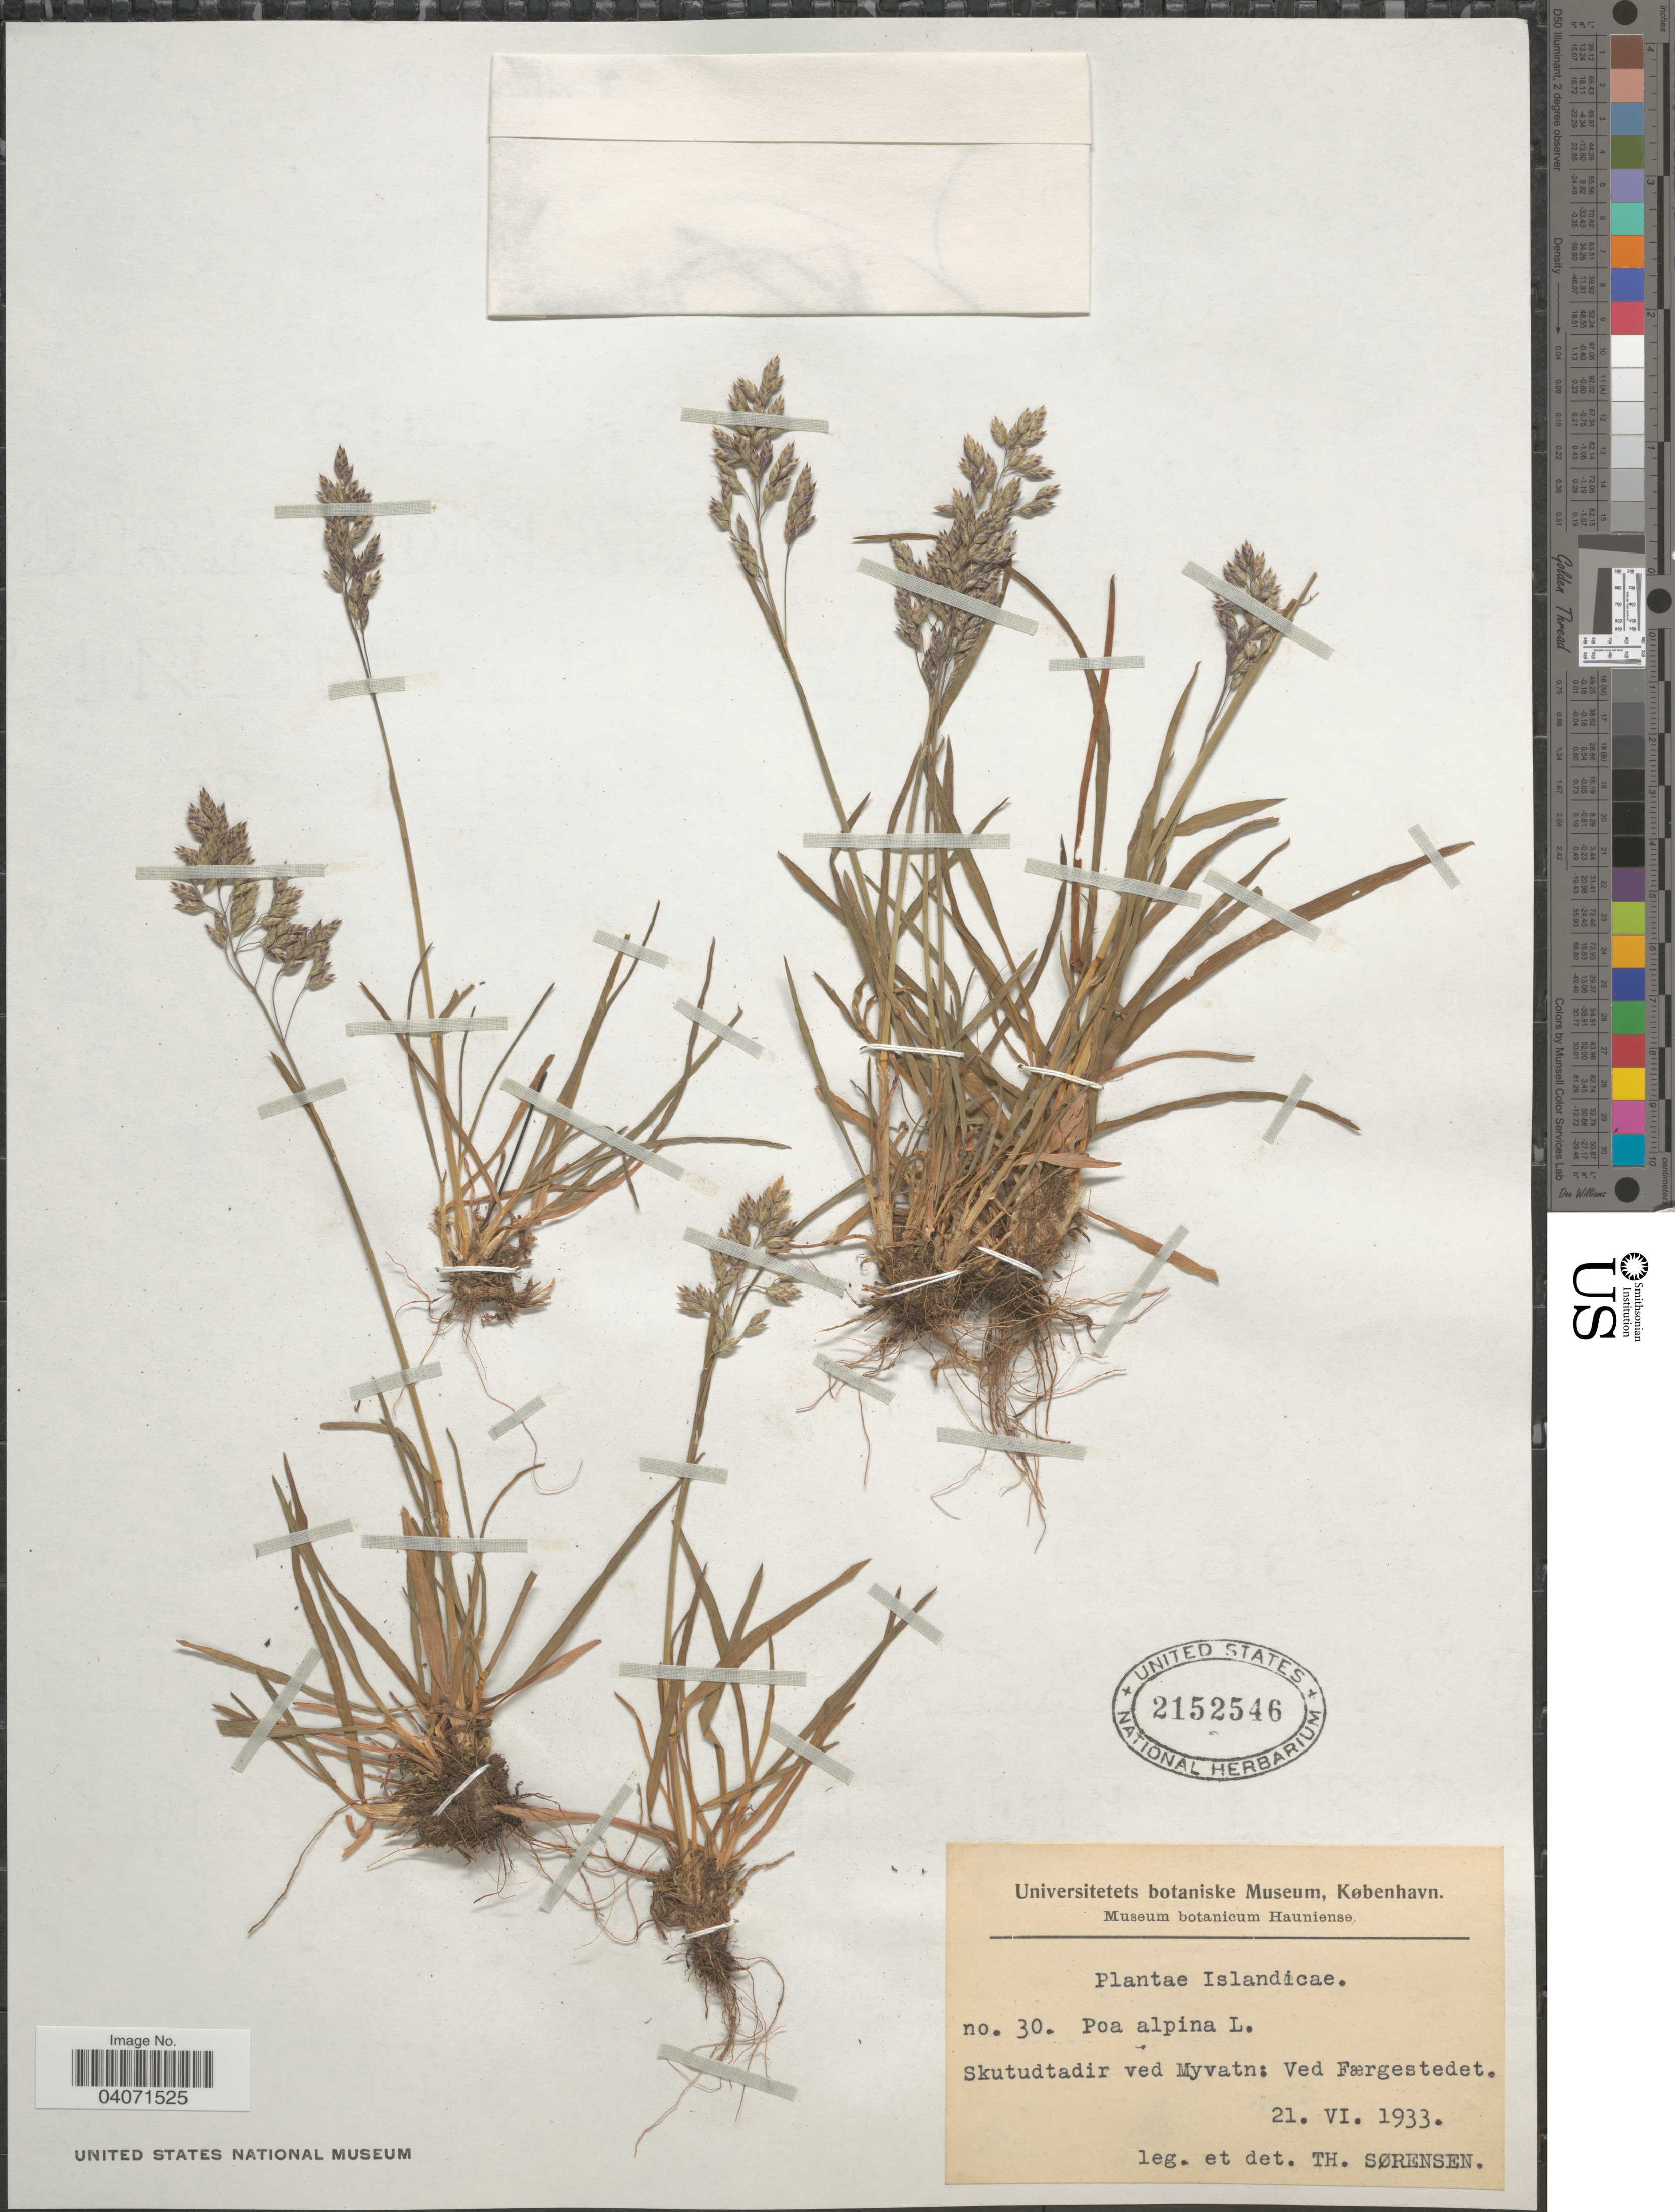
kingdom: Plantae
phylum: Tracheophyta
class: Liliopsida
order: Poales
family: Poaceae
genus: Poa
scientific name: Poa alpina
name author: L.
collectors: T. Sorensen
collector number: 30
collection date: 1933-06-21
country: Iceland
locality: Skutudtadir ved Myvatn: Ved Færgestedet.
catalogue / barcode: US 2152546